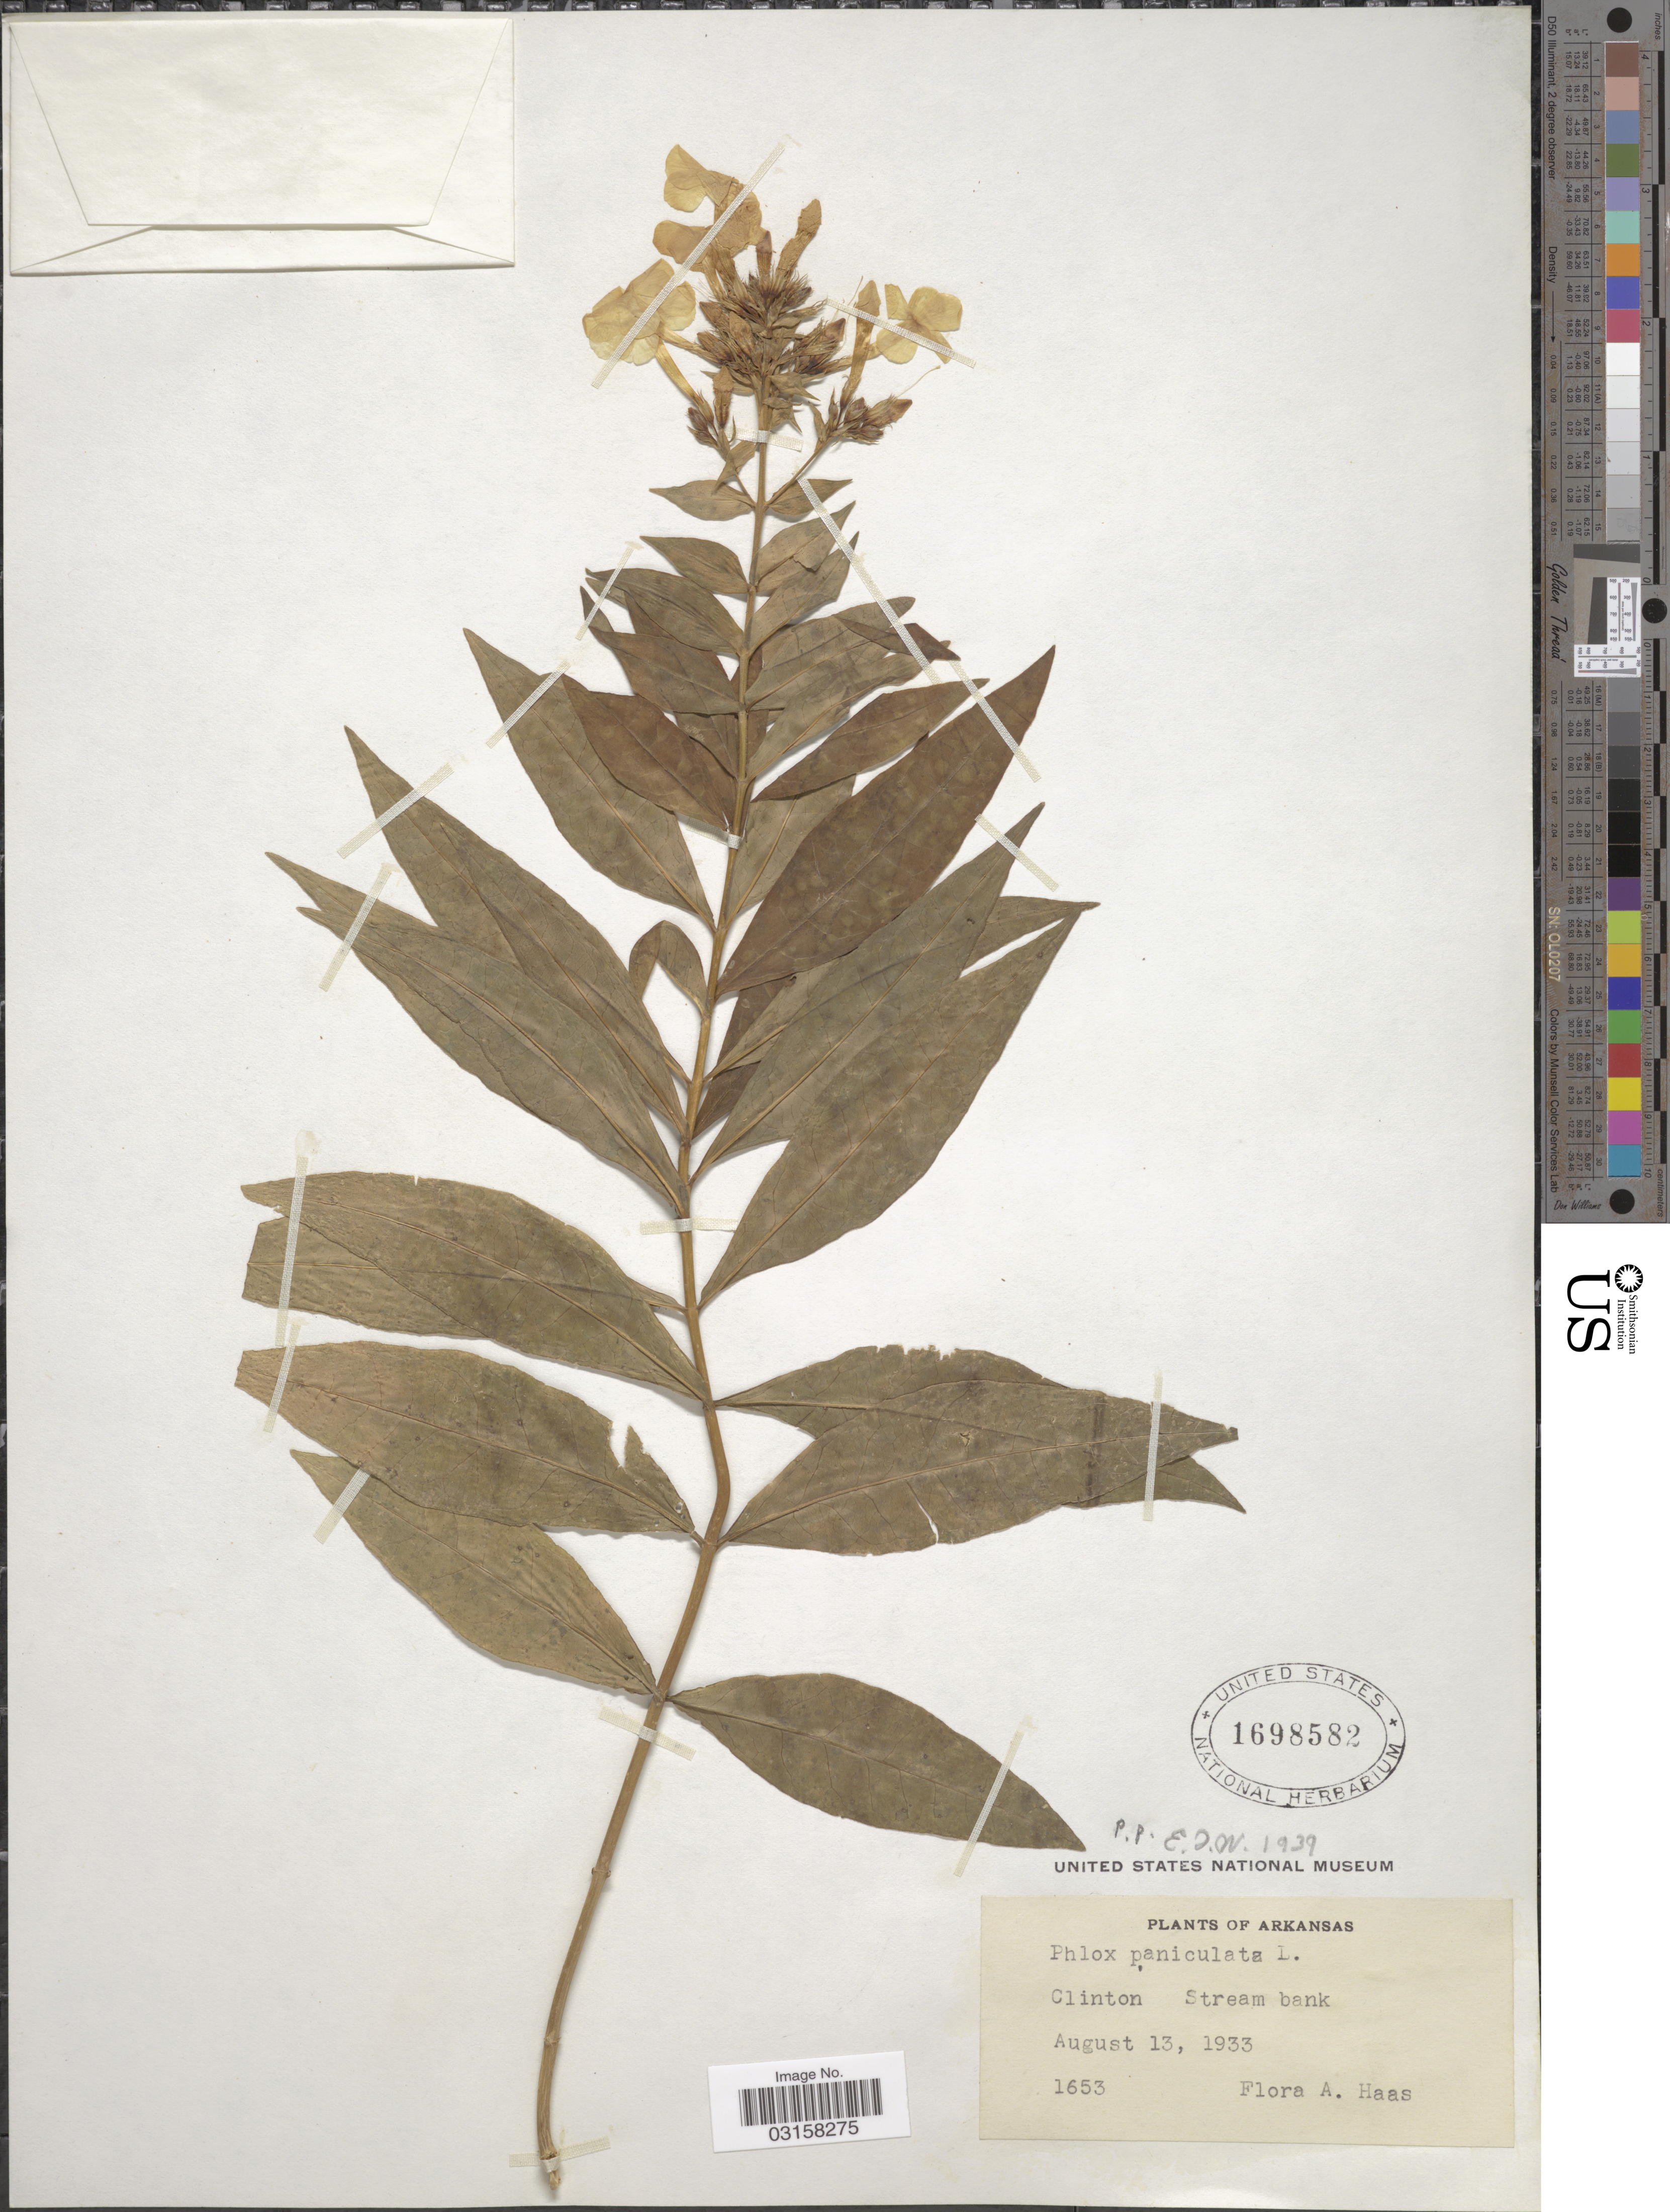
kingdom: Plantae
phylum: Tracheophyta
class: Magnoliopsida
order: Ericales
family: Polemoniaceae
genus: Phlox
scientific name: Phlox paniculata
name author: L.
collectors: F. A. Haas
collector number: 1653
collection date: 1933-08-13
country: United States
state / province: Arkansas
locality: Clinton, Stream bank.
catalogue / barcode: US 1698582